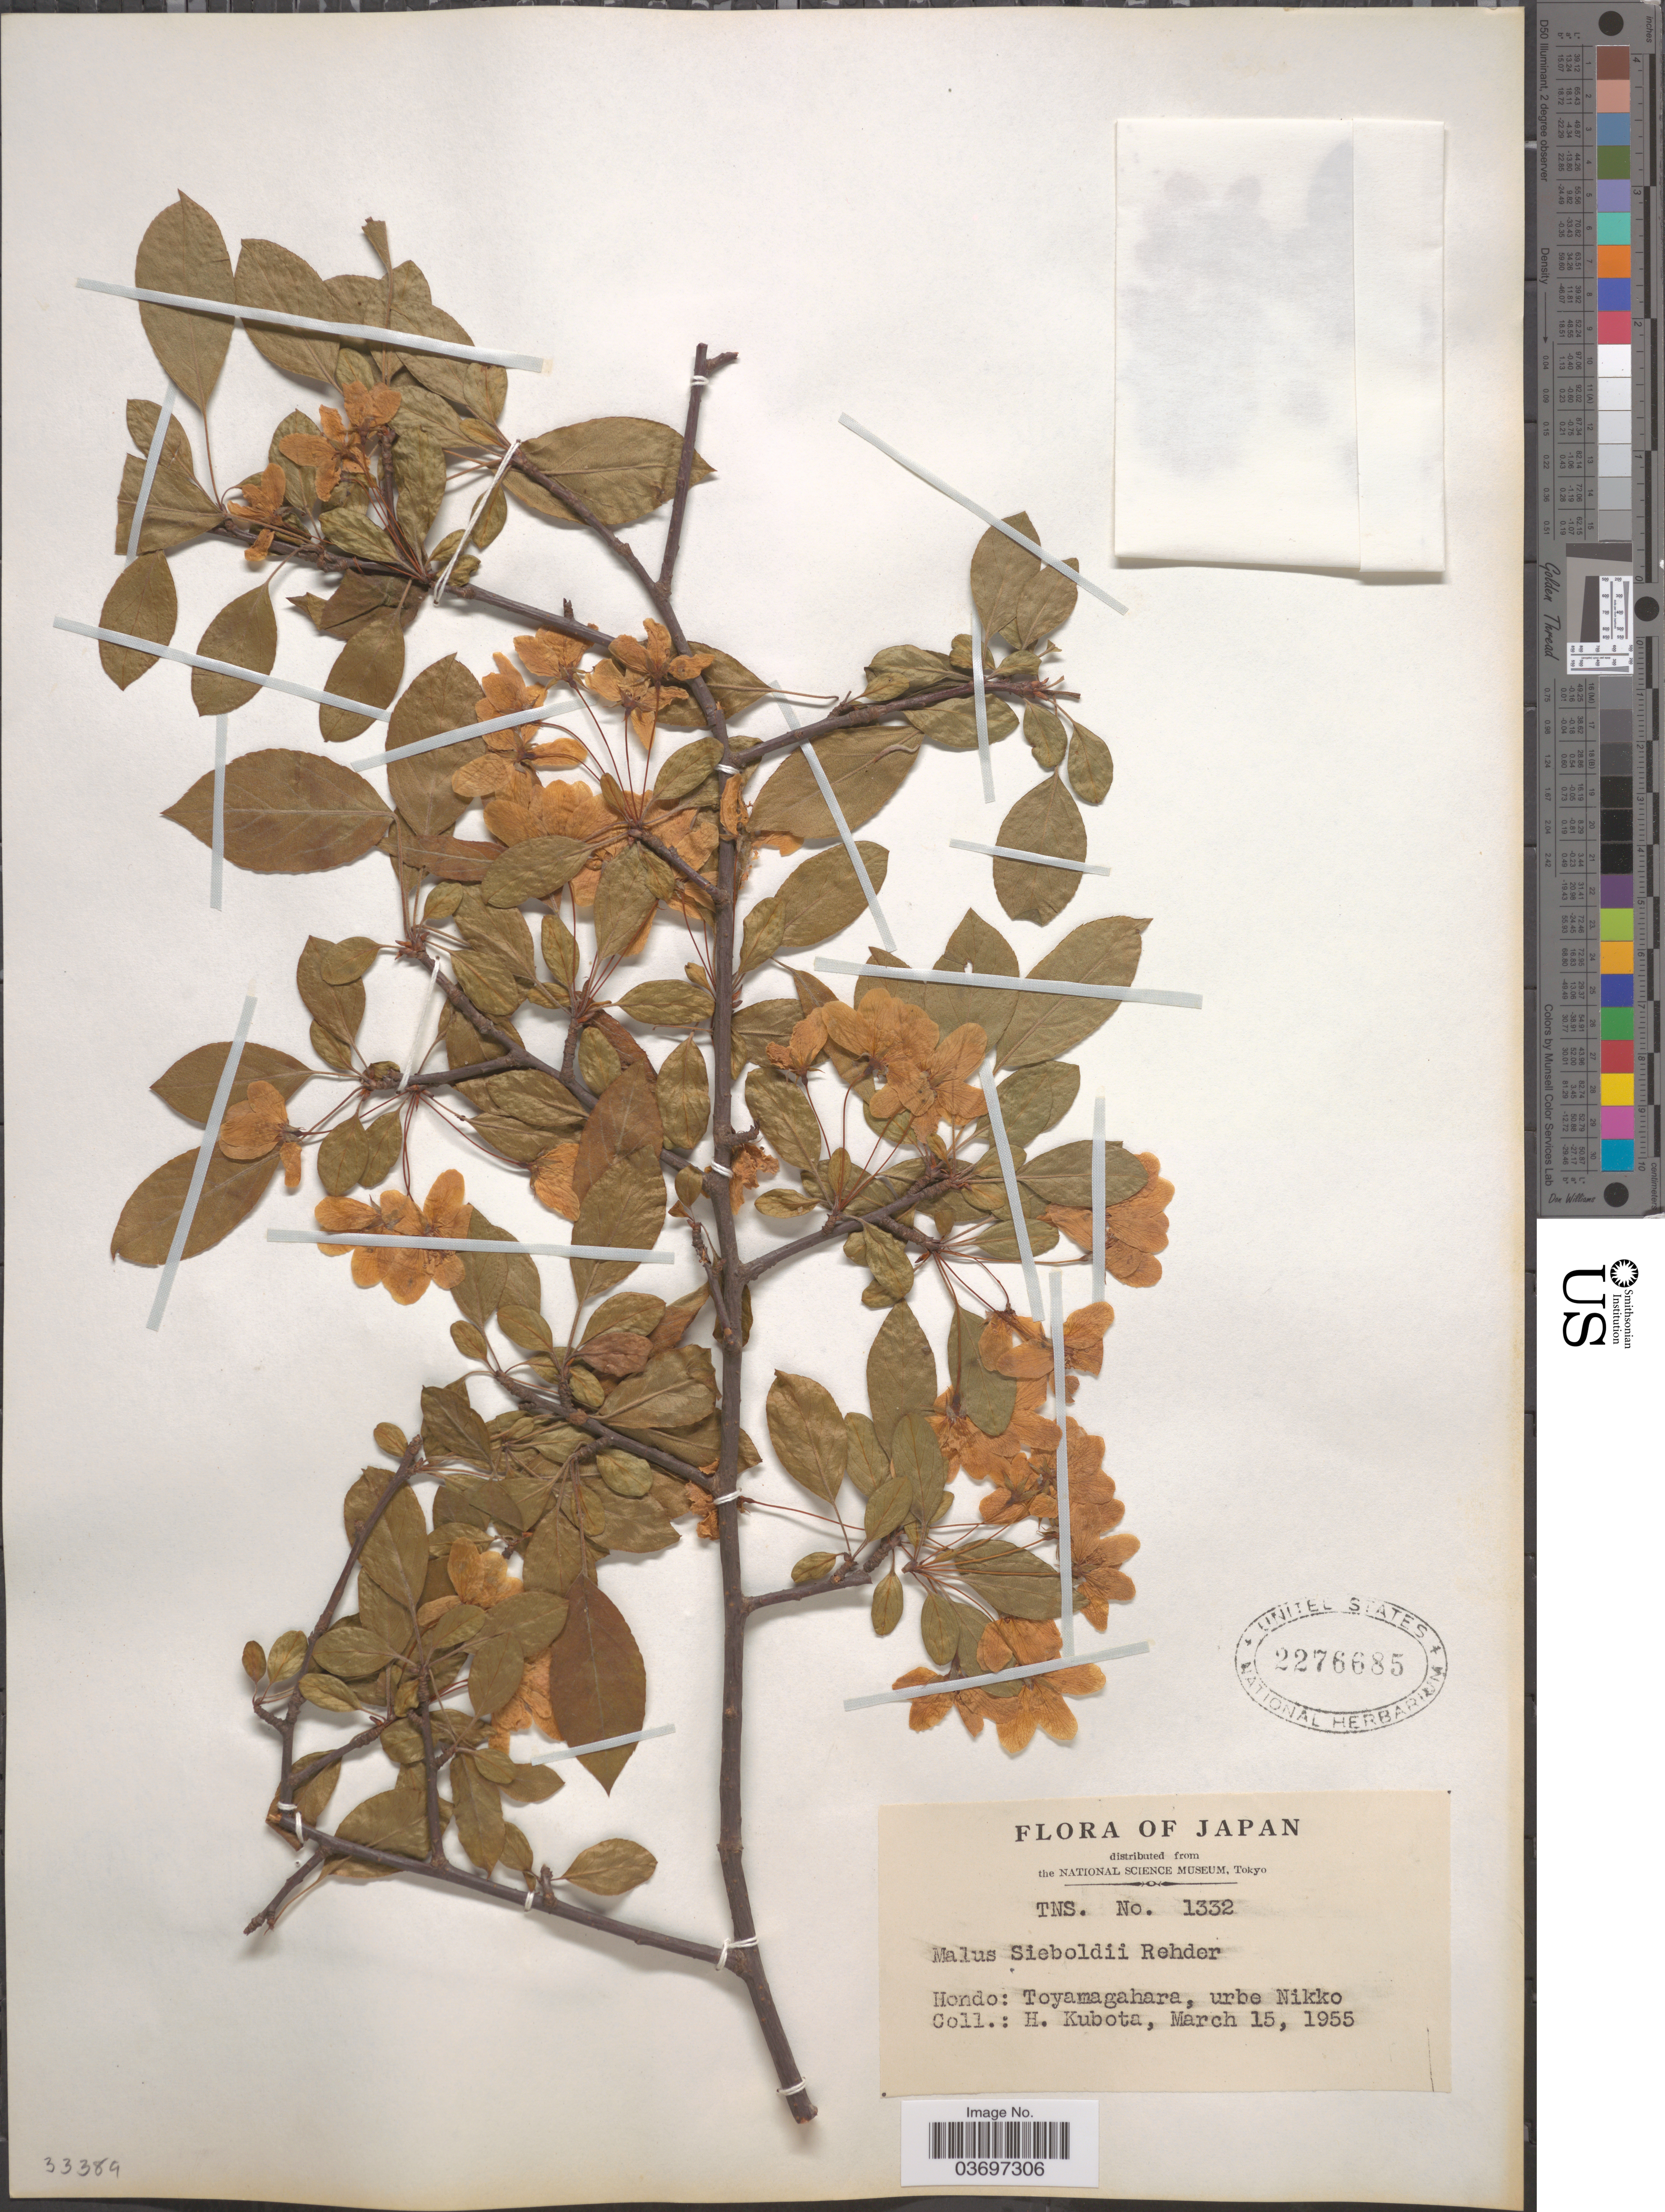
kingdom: Plantae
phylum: Tracheophyta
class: Magnoliopsida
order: Rosales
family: Rosaceae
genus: Malus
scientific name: Malus sieboldii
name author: Rehder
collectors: H. Kubota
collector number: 1332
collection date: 1955-03-15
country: Japan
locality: Hondo: Toyamagahara, urbe Nikko.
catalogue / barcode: US 2276685